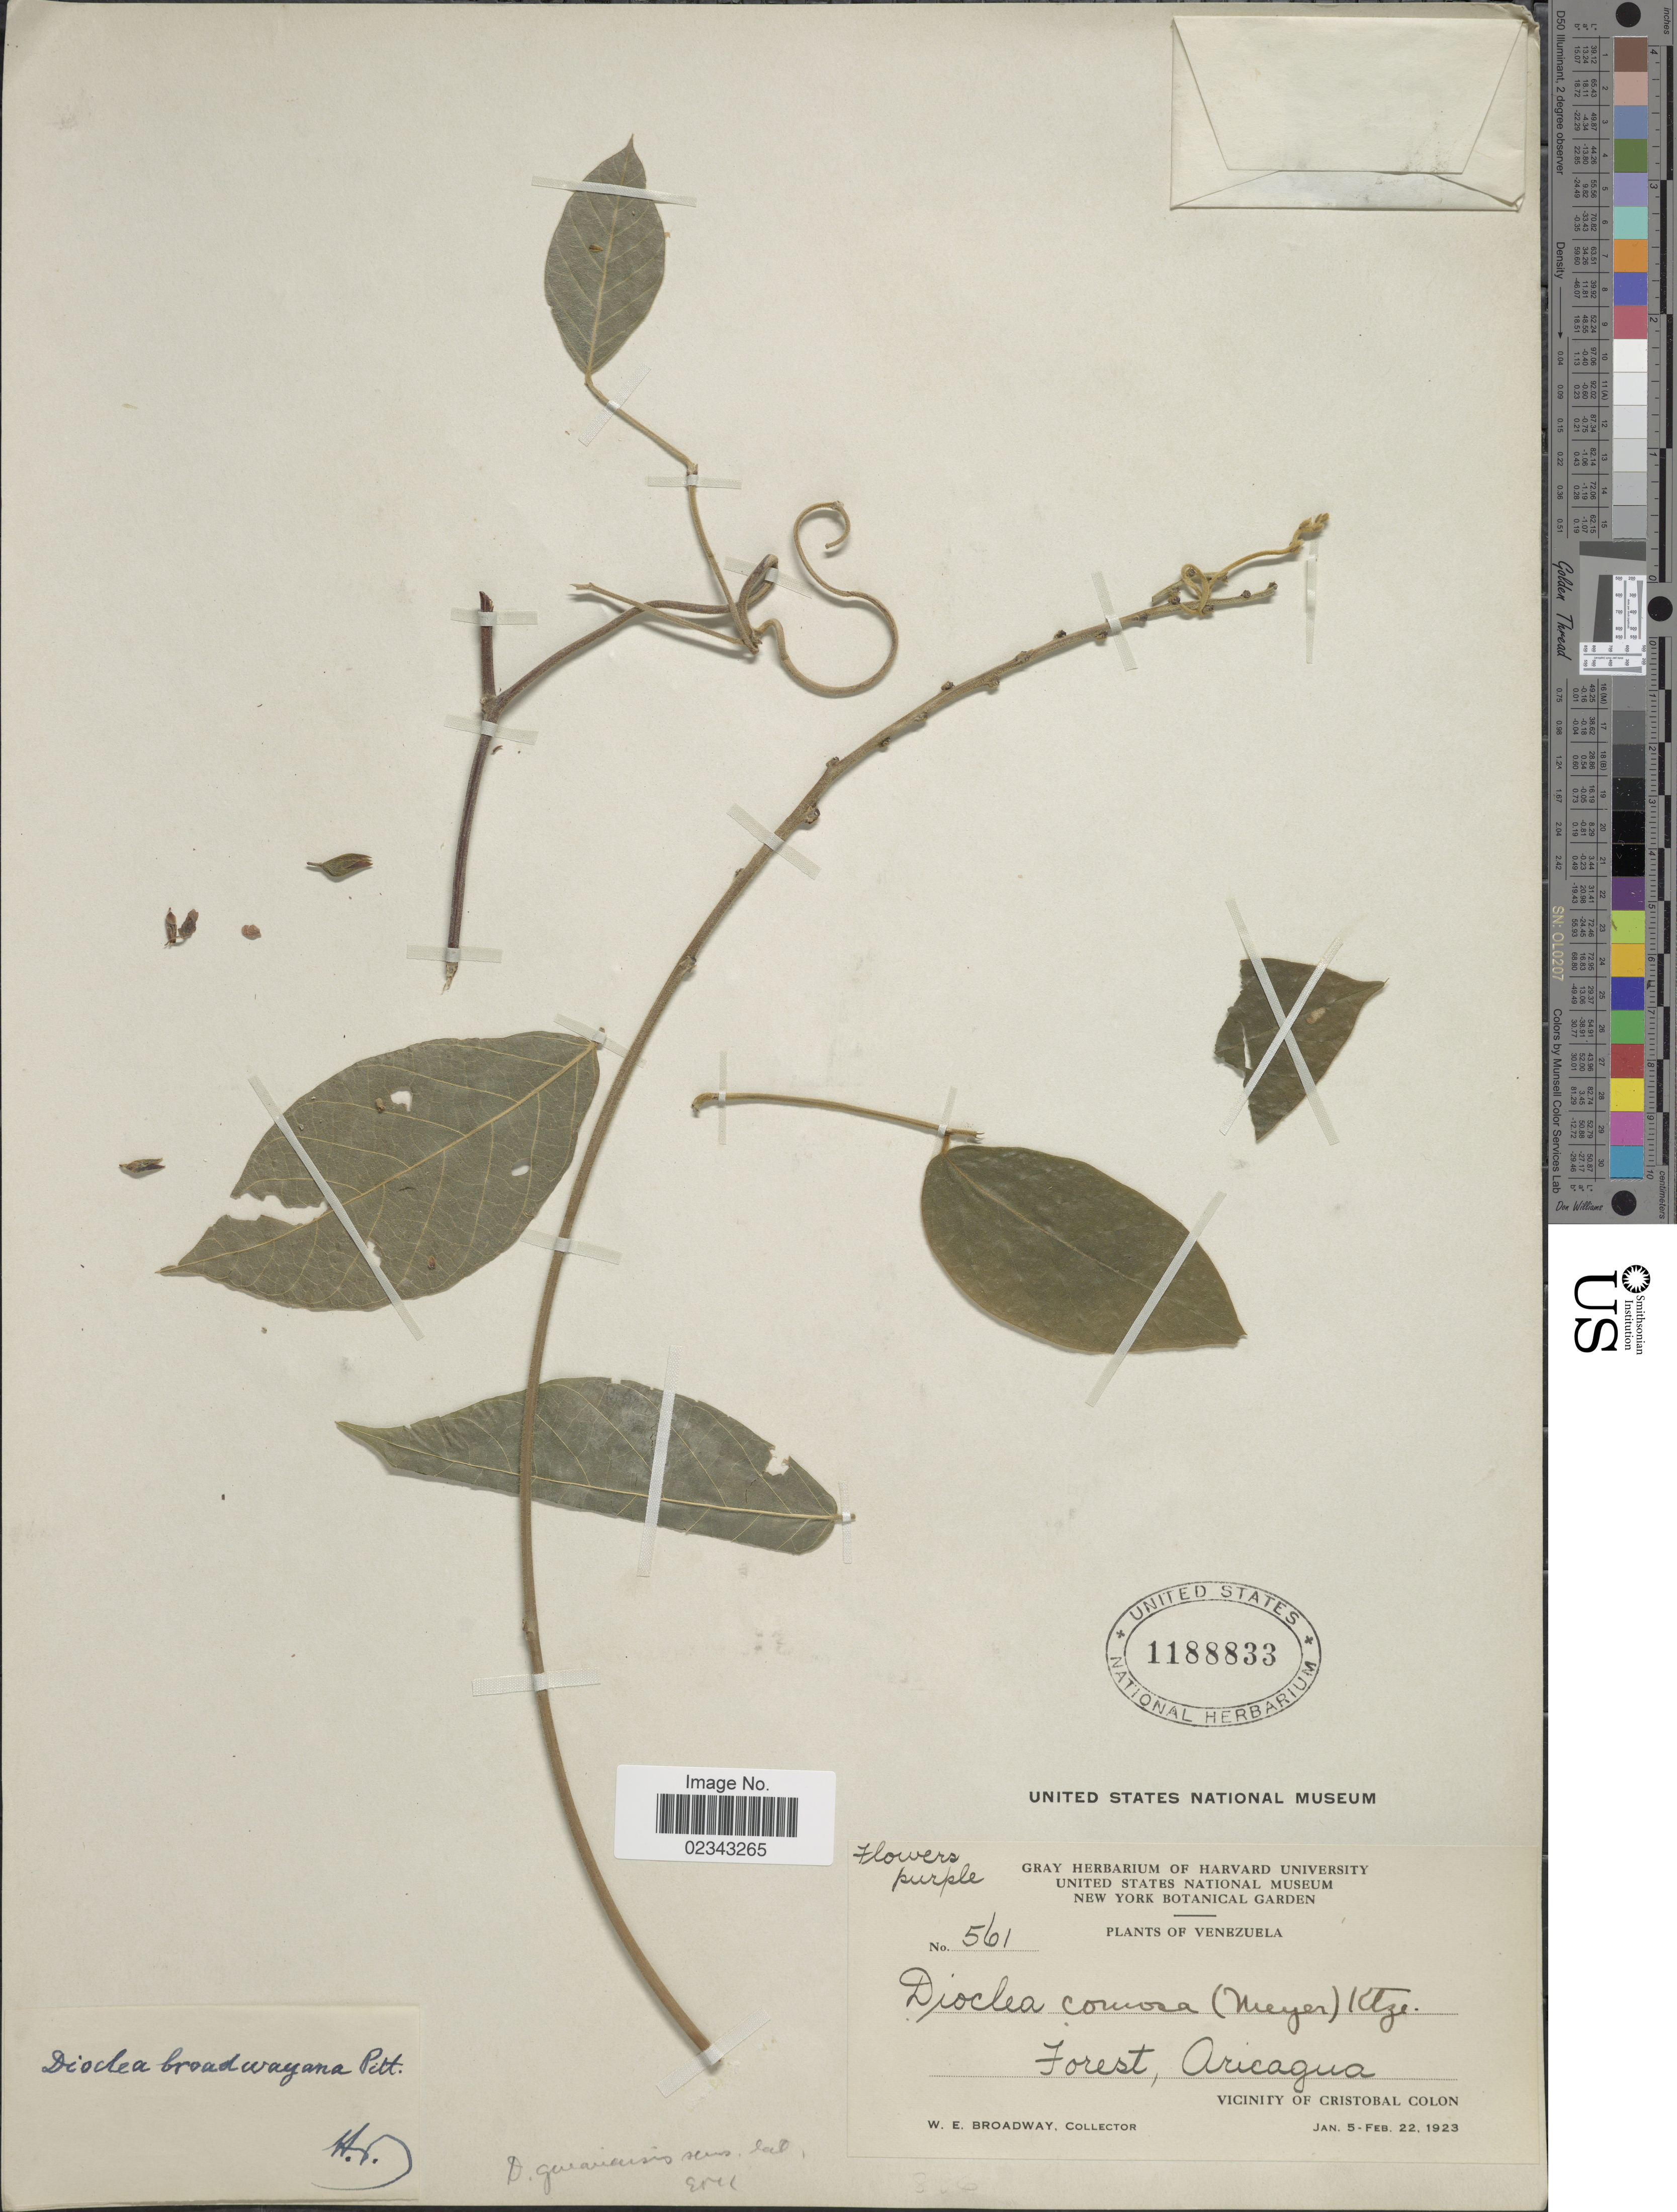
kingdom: Plantae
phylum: Tracheophyta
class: Magnoliopsida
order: Fabales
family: Fabaceae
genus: Dioclea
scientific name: Dioclea guianensis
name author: Benth.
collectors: W. E. Broadway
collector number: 561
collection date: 1923-01-05/1923-02-22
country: Venezuela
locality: Forest, Aricagua, Vicinity of Cristobal Colon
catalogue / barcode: US 1188833